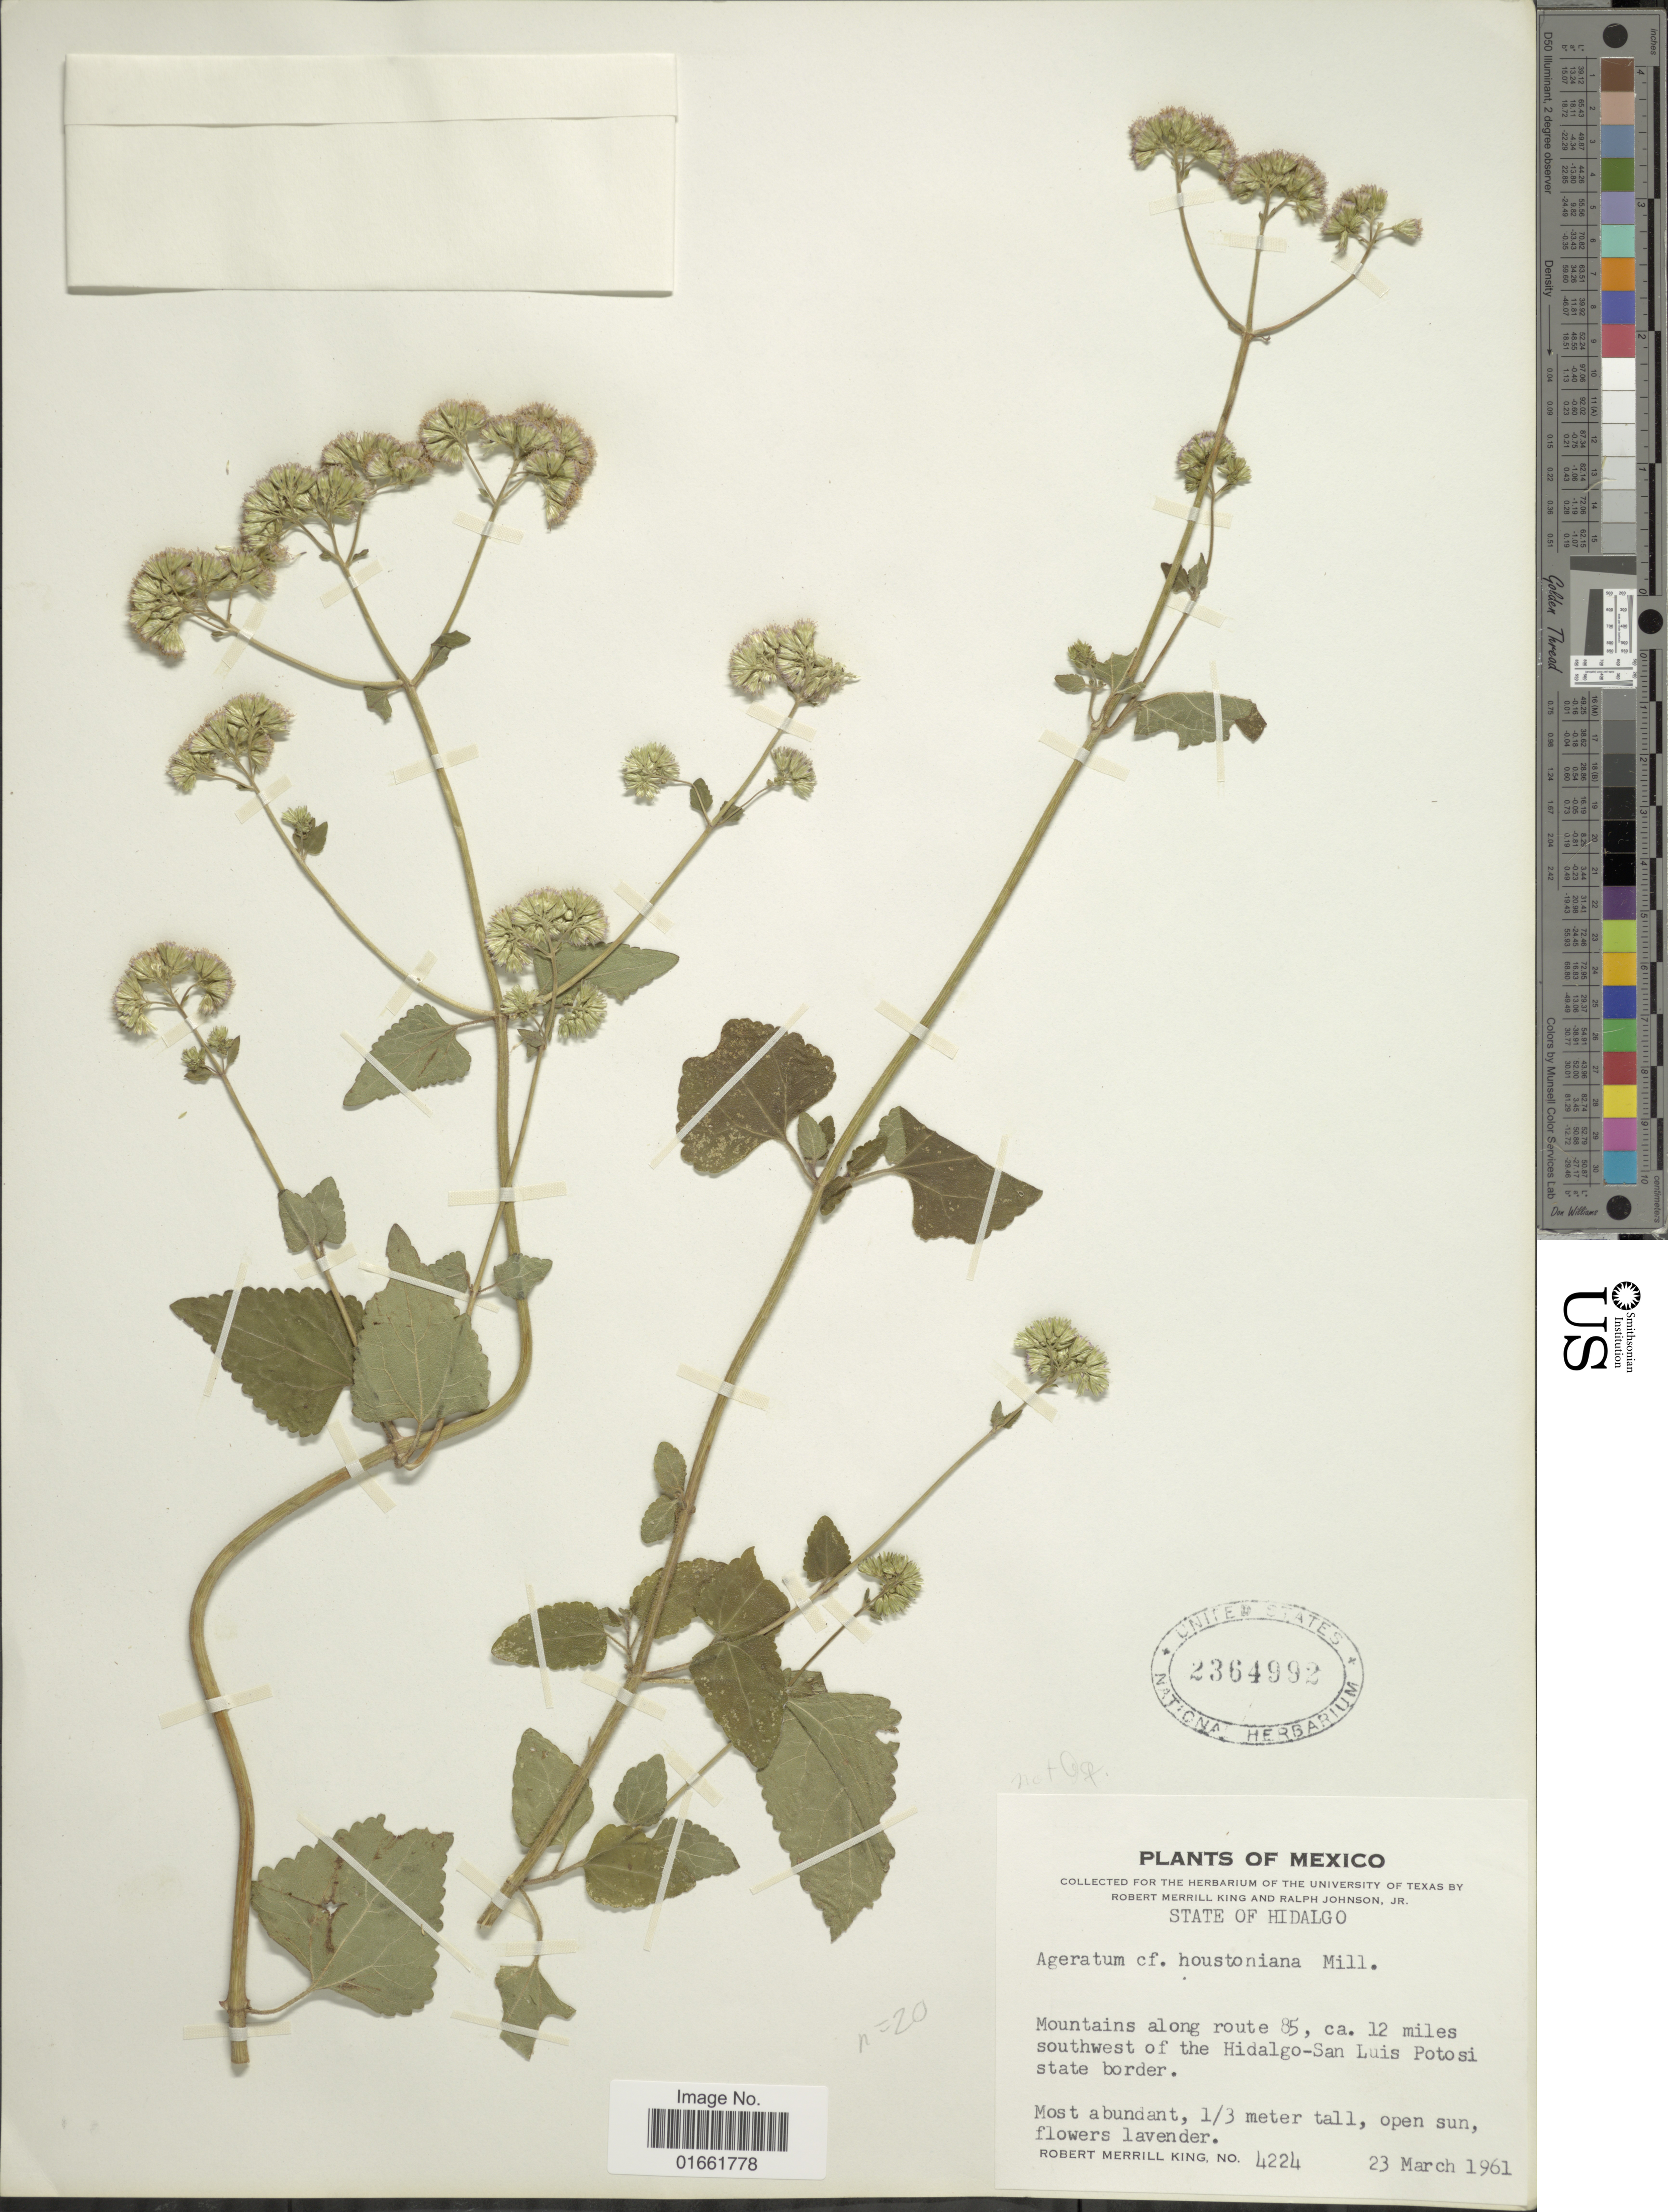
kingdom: Plantae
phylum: Tracheophyta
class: Magnoliopsida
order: Asterales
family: Asteraceae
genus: Fleischmannia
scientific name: Fleischmannia pratensis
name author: (Klatt) R.M. King & H. Rob.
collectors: R. M. King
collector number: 4224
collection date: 1961-03-23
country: Mexico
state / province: Hidalgo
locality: State of Hidalgo. Mountains along route 85, ca. 12 miles southwest of the Hidalgo-San Luis Potosi state border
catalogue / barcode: US 2364992